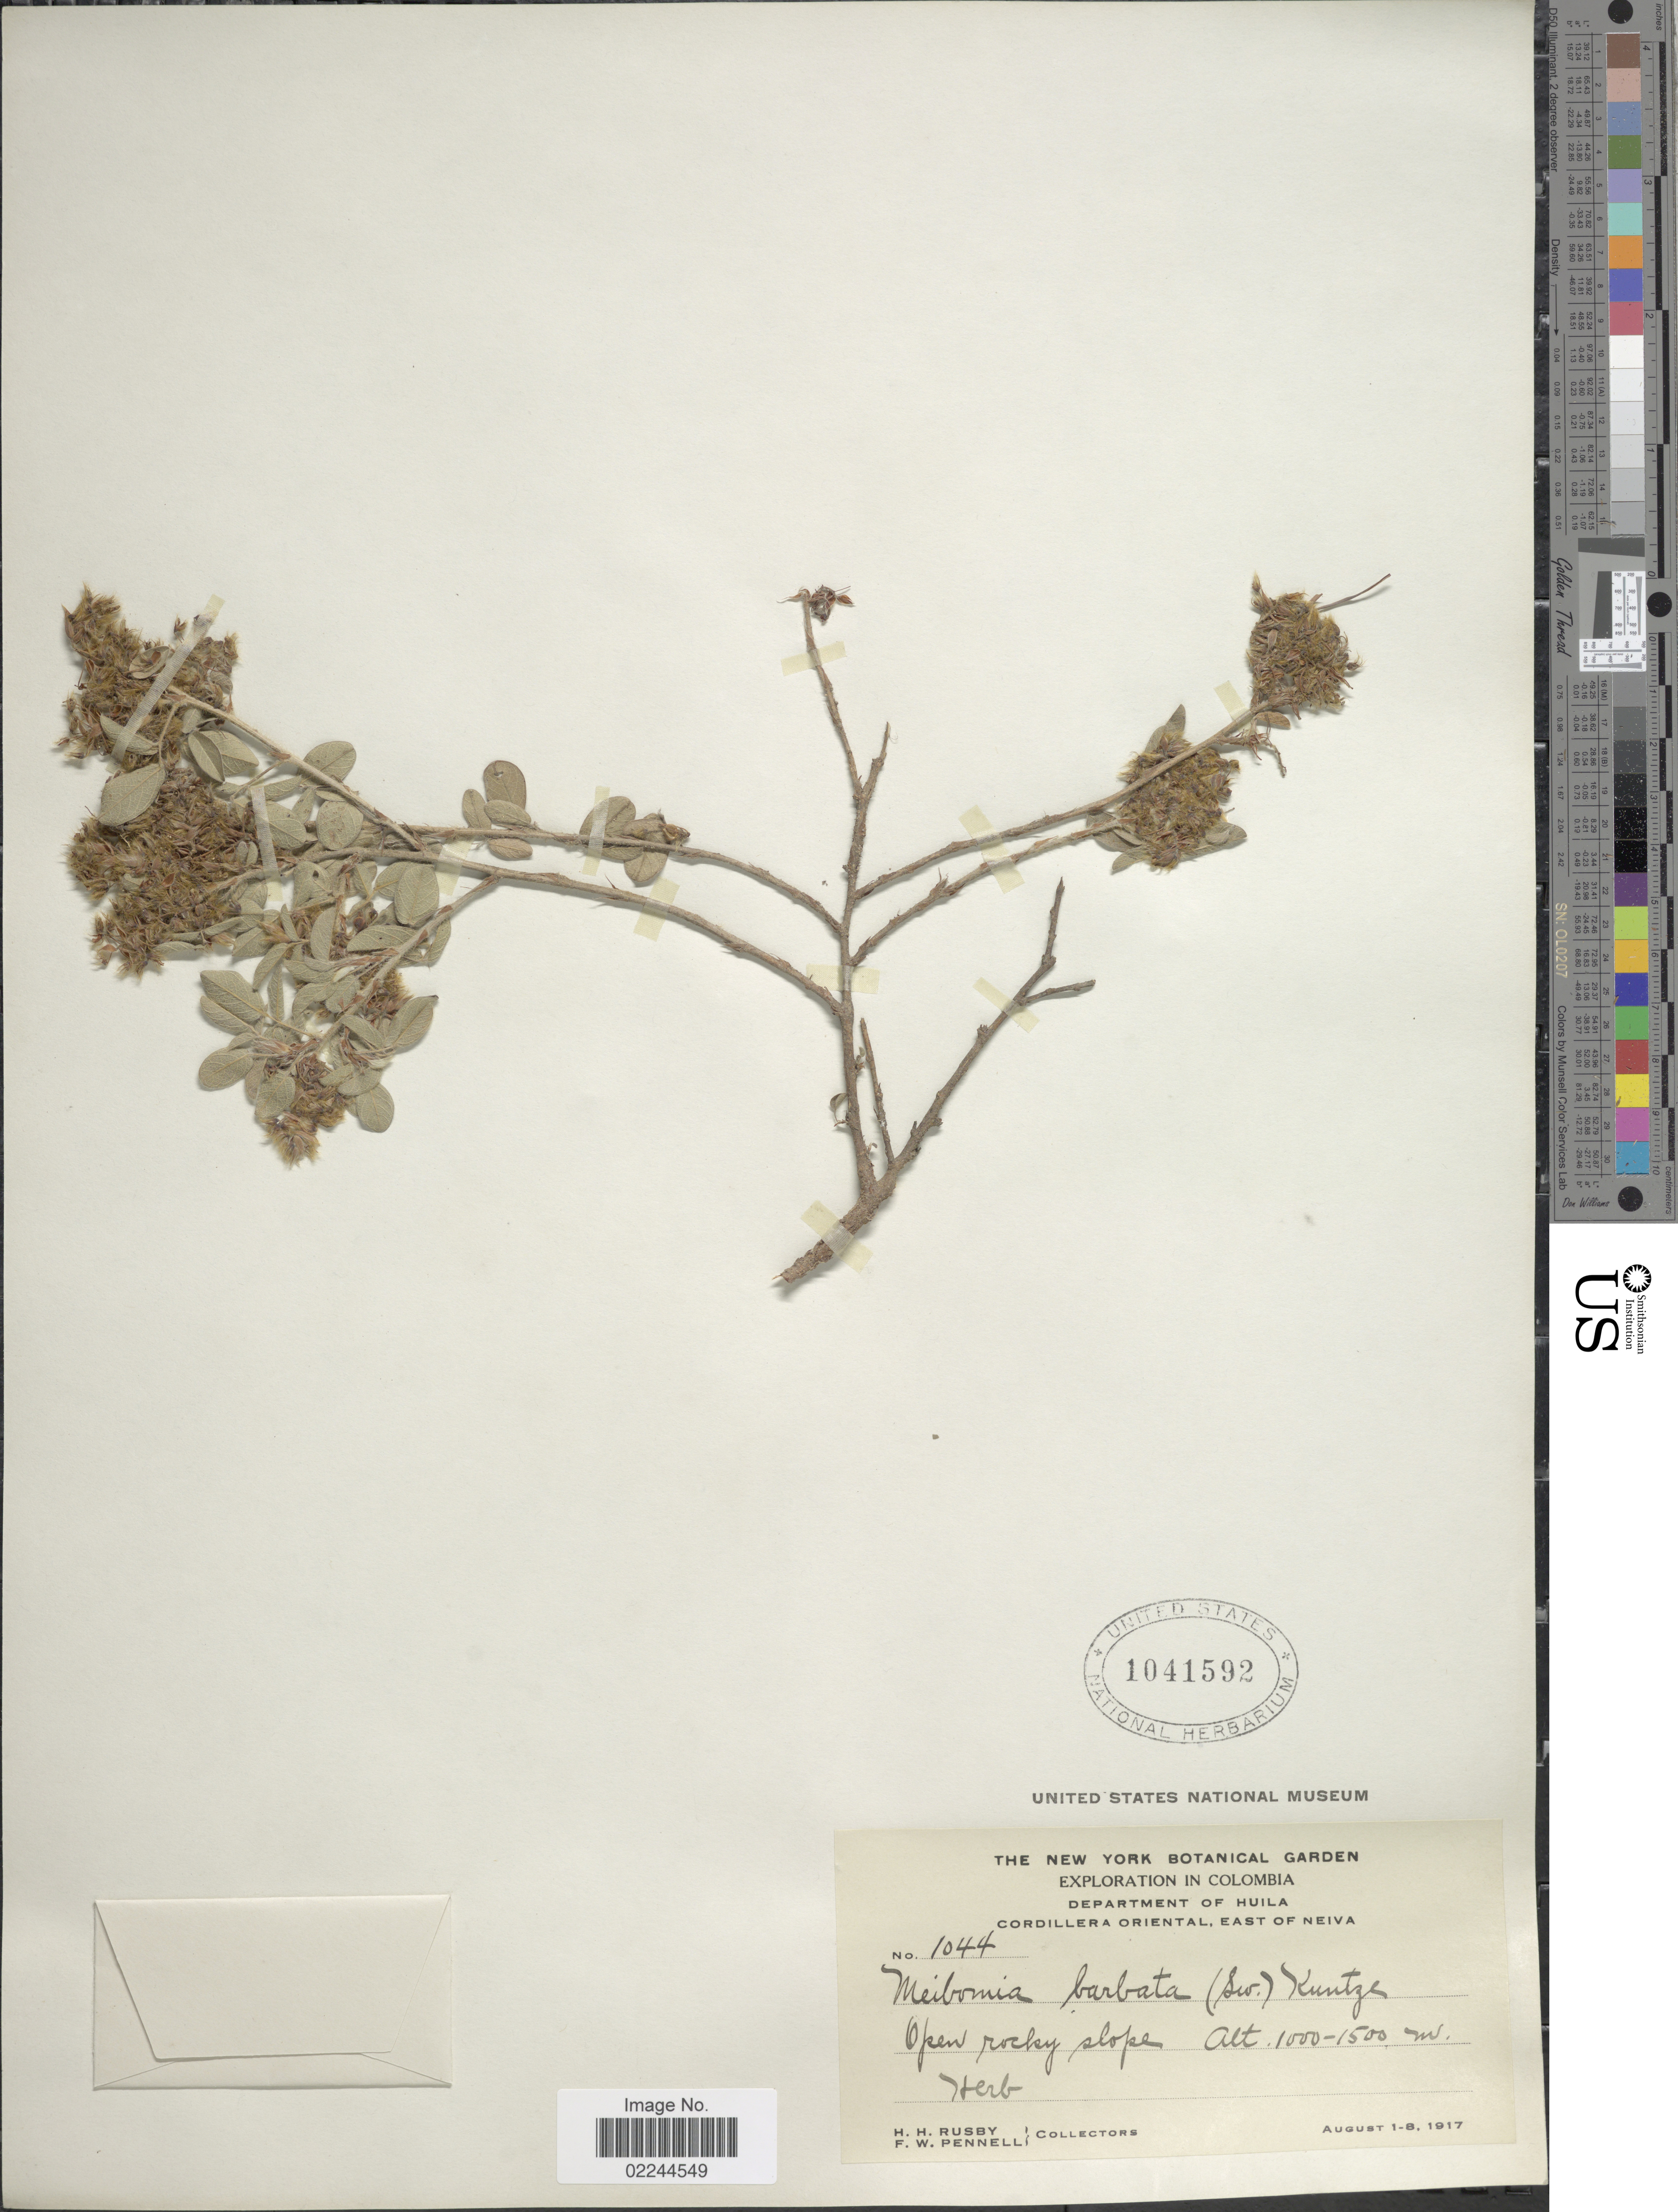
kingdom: Plantae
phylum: Tracheophyta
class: Magnoliopsida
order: Fabales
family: Fabaceae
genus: Grona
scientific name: Grona barbata var. barbata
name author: (L.) H. Ohashi & K. Ohashi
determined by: Strong, Mark T., (BOT), Smithsonian Institution - National Museum of Natural History (UNITED STATES)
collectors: H. H. Rusby & F. W. Pennell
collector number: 1044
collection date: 1917-08-01/1917-08-08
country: Colombia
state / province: Huila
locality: Cordillera Oriental, East of Neiva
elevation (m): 1000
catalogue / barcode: US 1041592